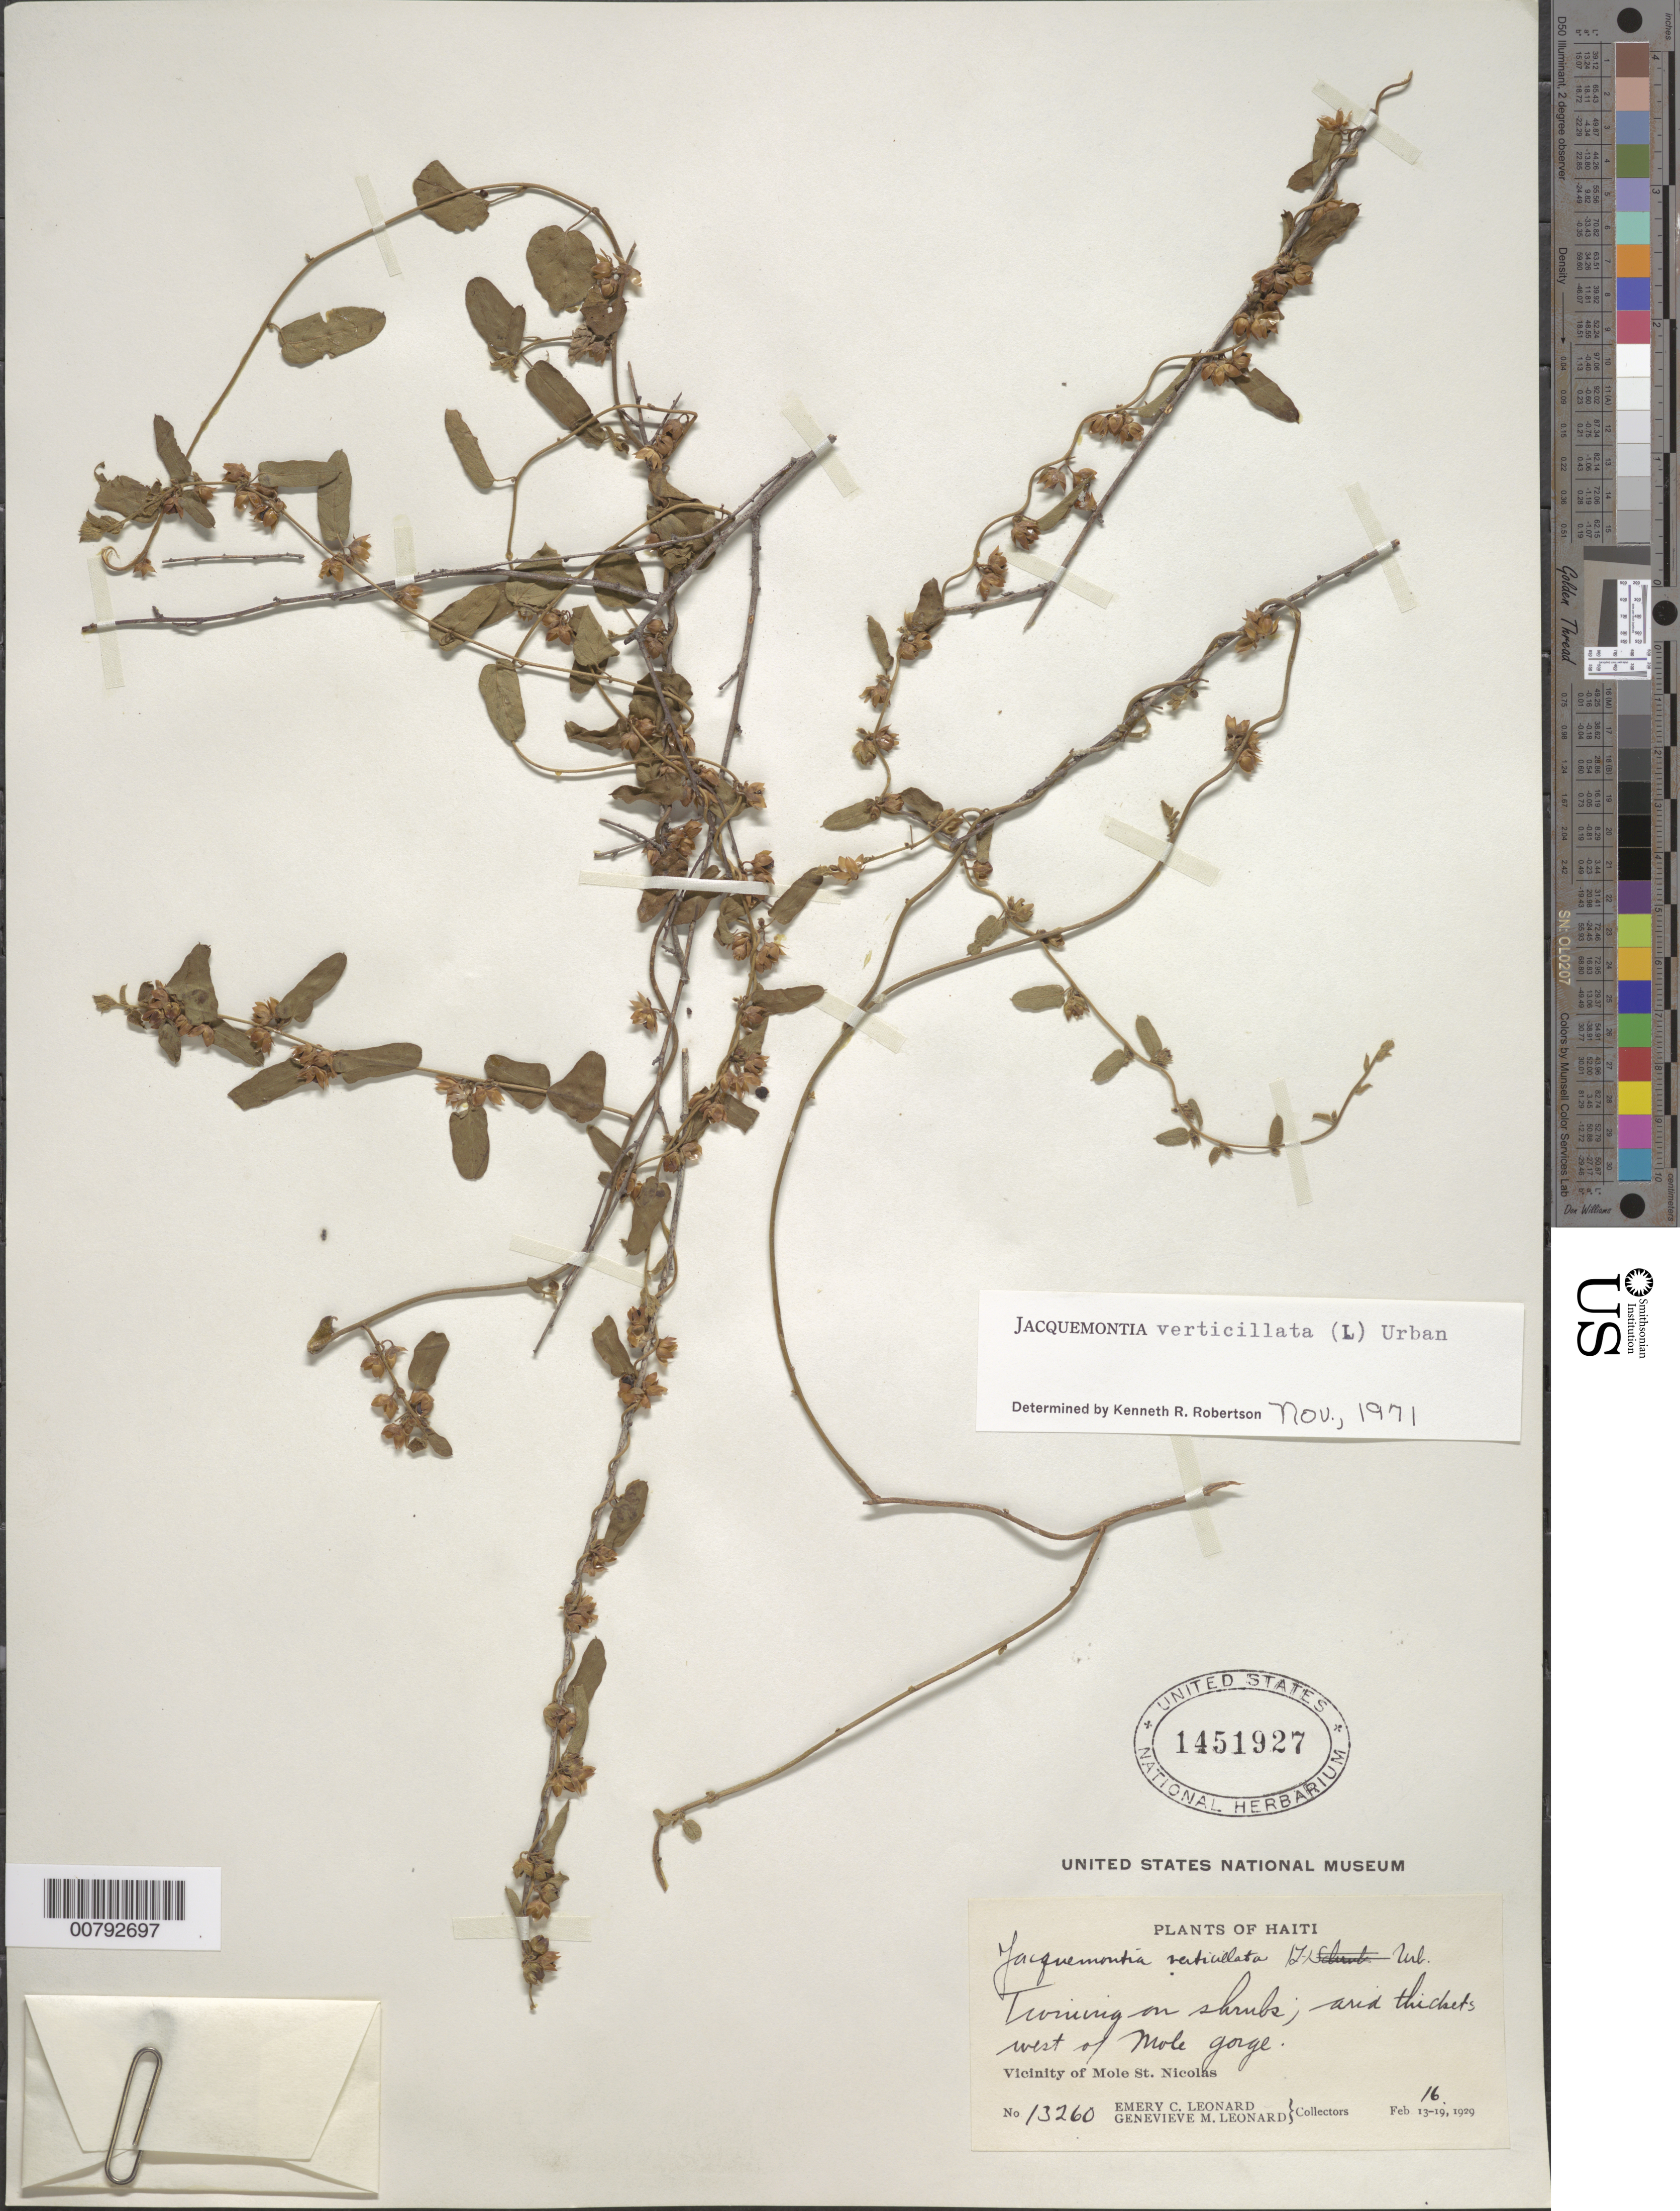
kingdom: Plantae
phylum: Tracheophyta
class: Magnoliopsida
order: Solanales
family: Convolvulaceae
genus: Jacquemontia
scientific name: Jacquemontia verticillata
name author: (L.) Urb.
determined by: Robertson, K. R.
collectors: E. C. Leonard & G. M. Leonard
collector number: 13260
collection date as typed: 16 Feb 1929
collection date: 1929-02-16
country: Haiti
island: Hispaniola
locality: Vicinity of Mole St. Nicolas, west of Mole Gorge.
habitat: Arid thickets.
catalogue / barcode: US 1451927